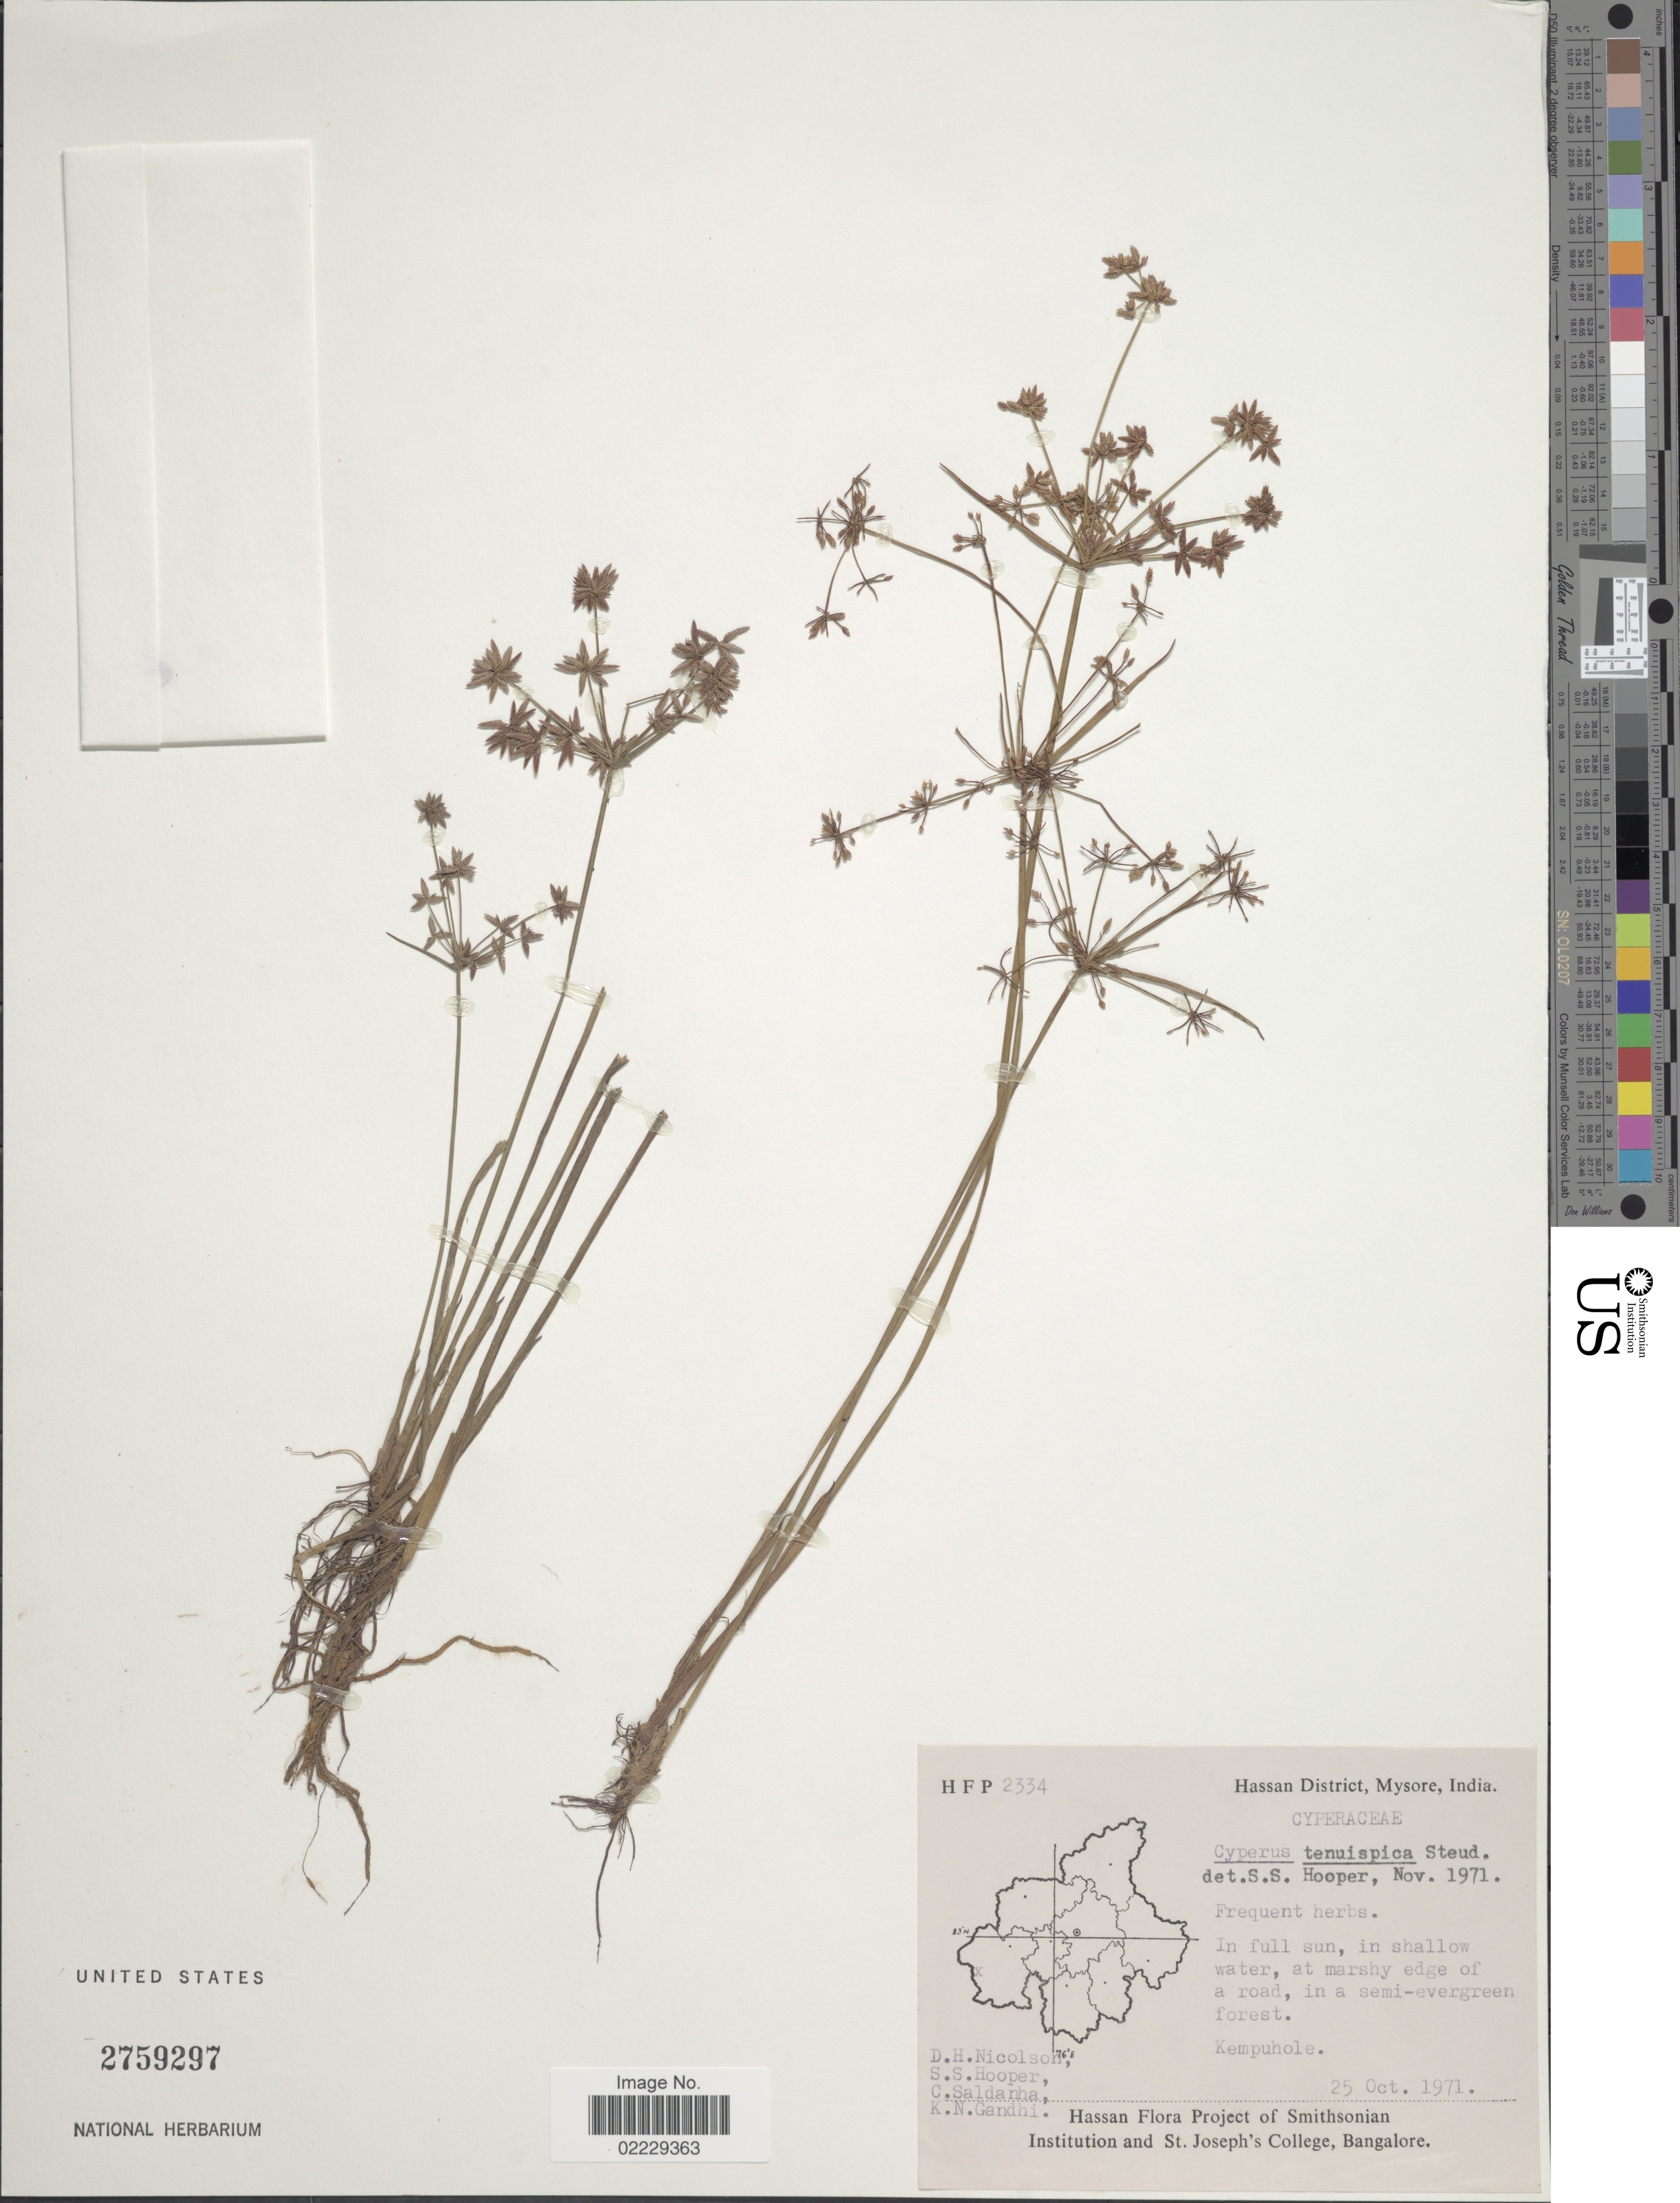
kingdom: Plantae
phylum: Tracheophyta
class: Liliopsida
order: Poales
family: Cyperaceae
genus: Cyperus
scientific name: Cyperus tenuispica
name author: Steud.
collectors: D. Nicoloson, S. S. Hooper, C. Saldanha & K. N. Gandhi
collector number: HFP2334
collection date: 1971-10-25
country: India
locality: Hassan District, Mysore, Kempuhole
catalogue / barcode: US 2759297